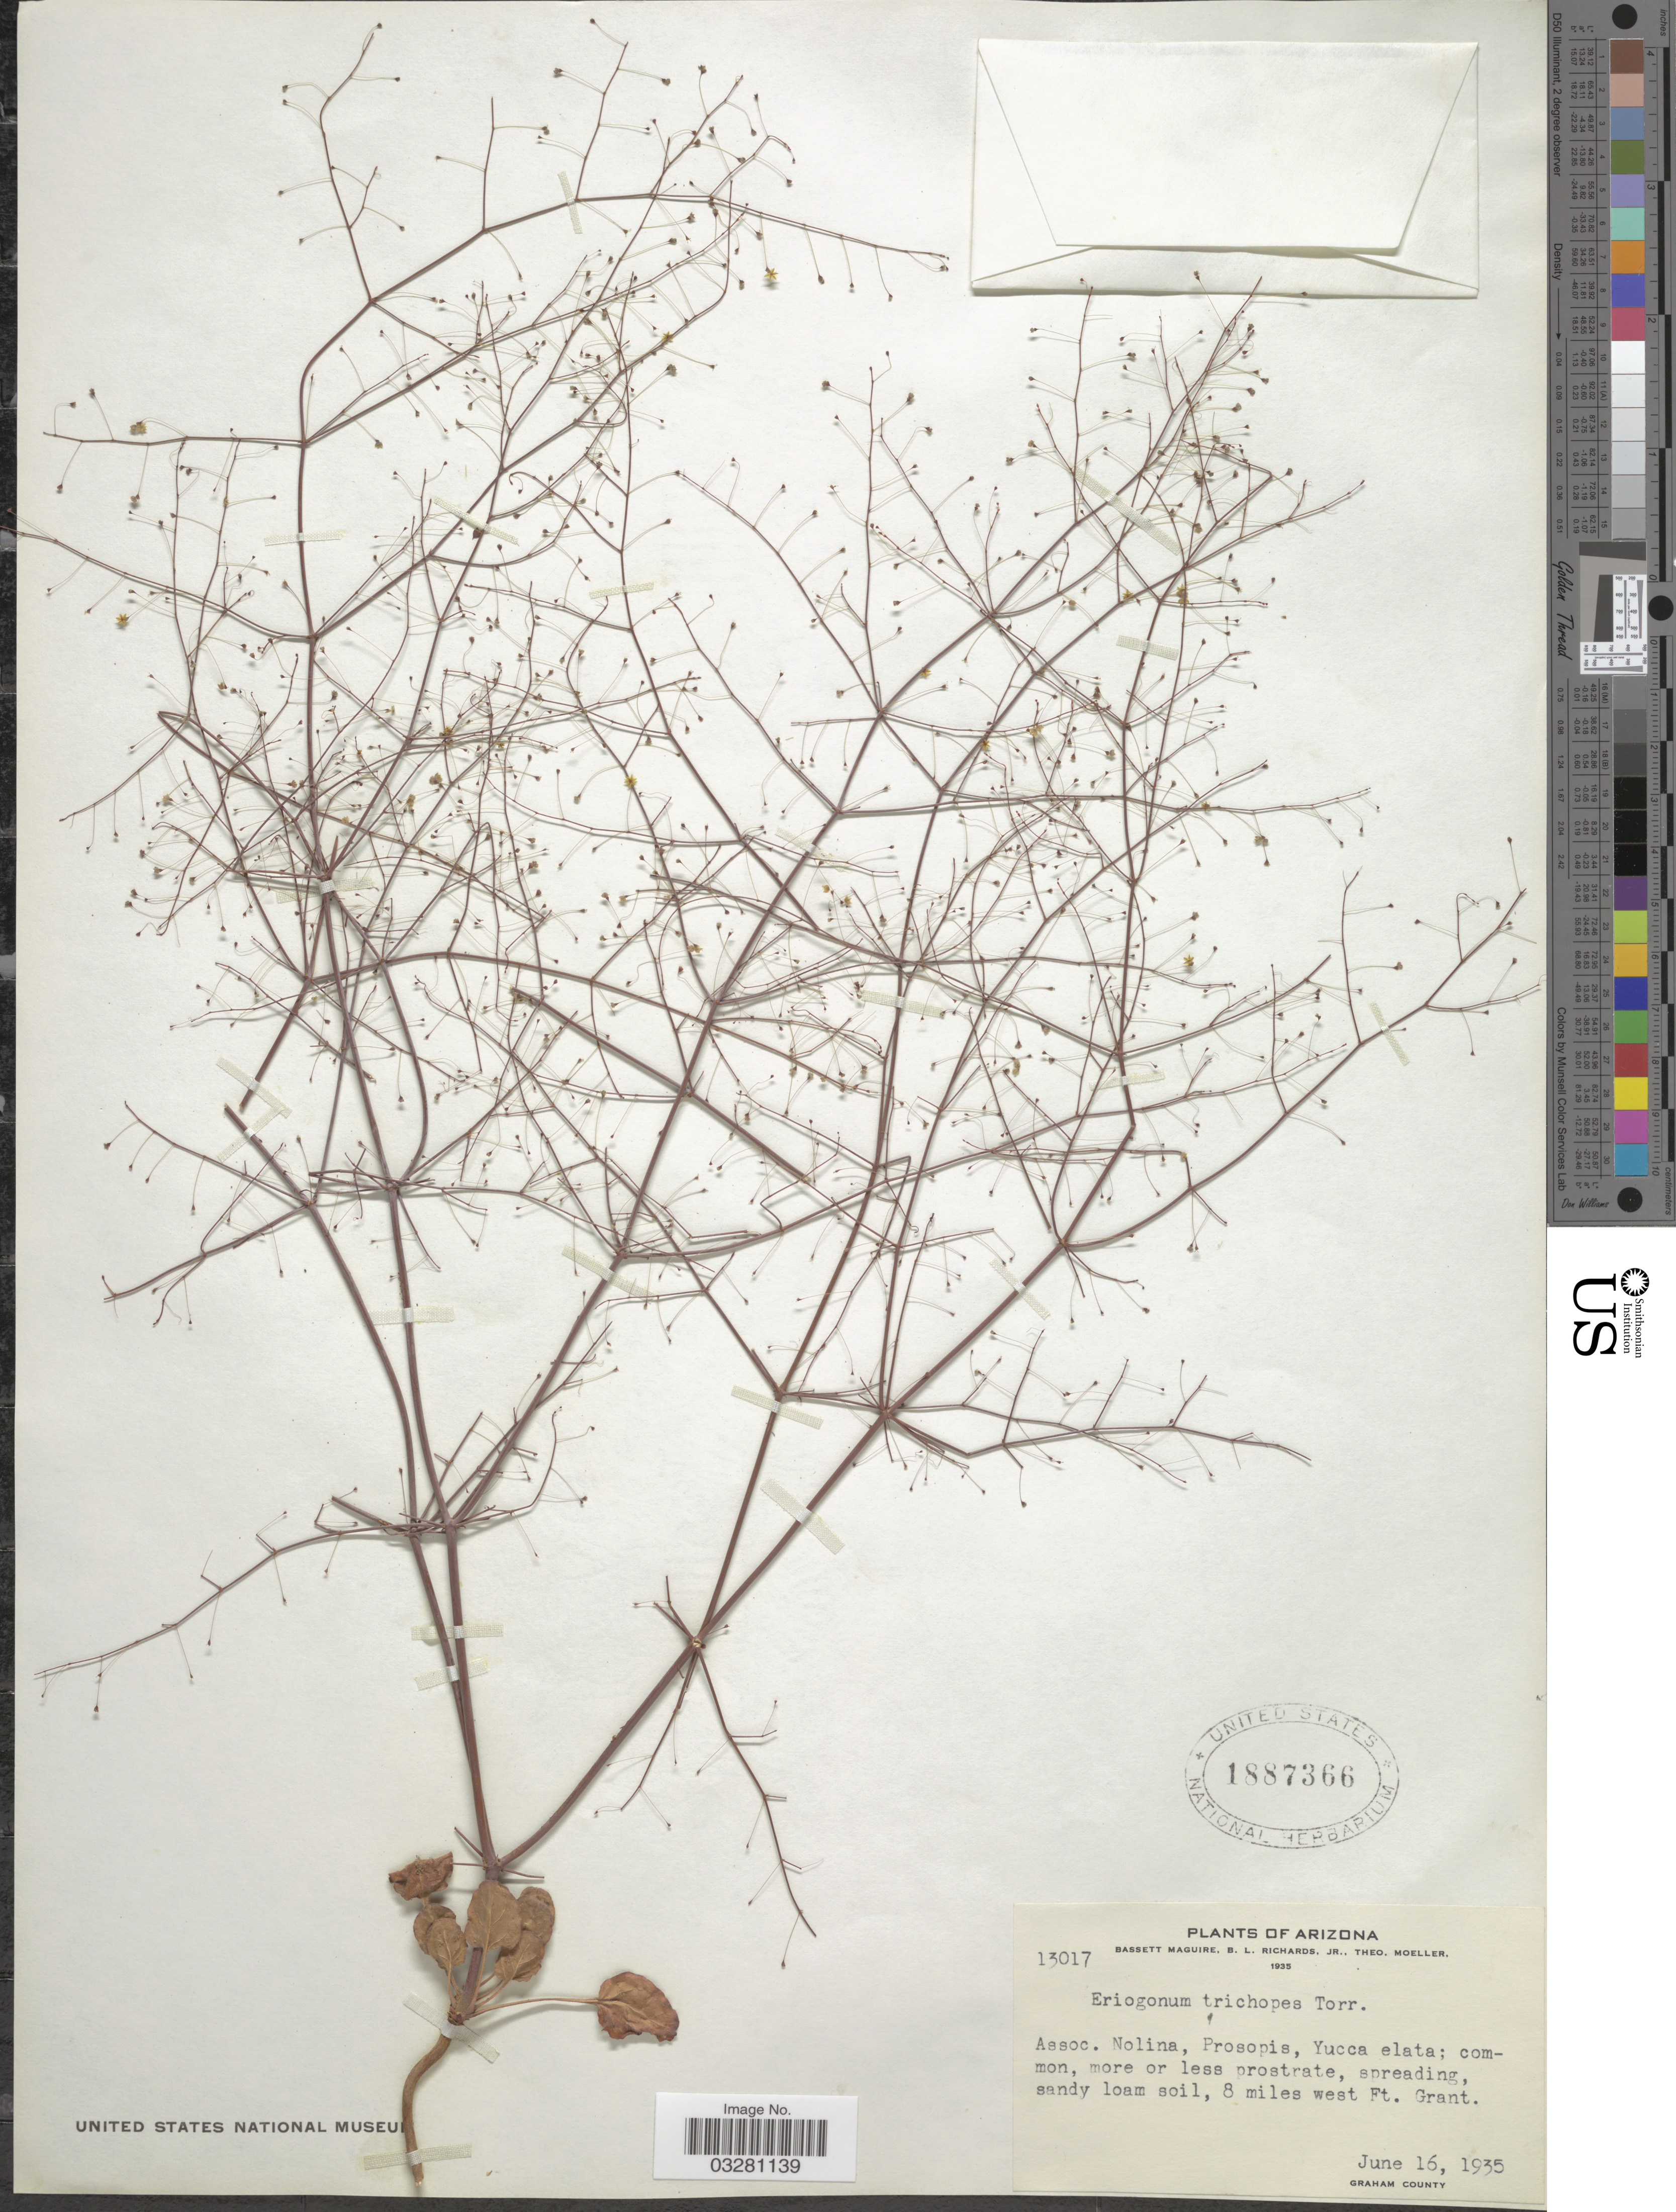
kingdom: Plantae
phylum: Tracheophyta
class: Magnoliopsida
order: Caryophyllales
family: Polygonaceae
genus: Eriogonum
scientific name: Eriogonum trichopes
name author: Torr.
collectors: B. Maguire, B. Richards & T. Moeller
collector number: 13017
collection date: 1935-06-16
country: United States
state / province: Arizona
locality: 8 miles west Ft. Grant. Graham County.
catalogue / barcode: US 1887366